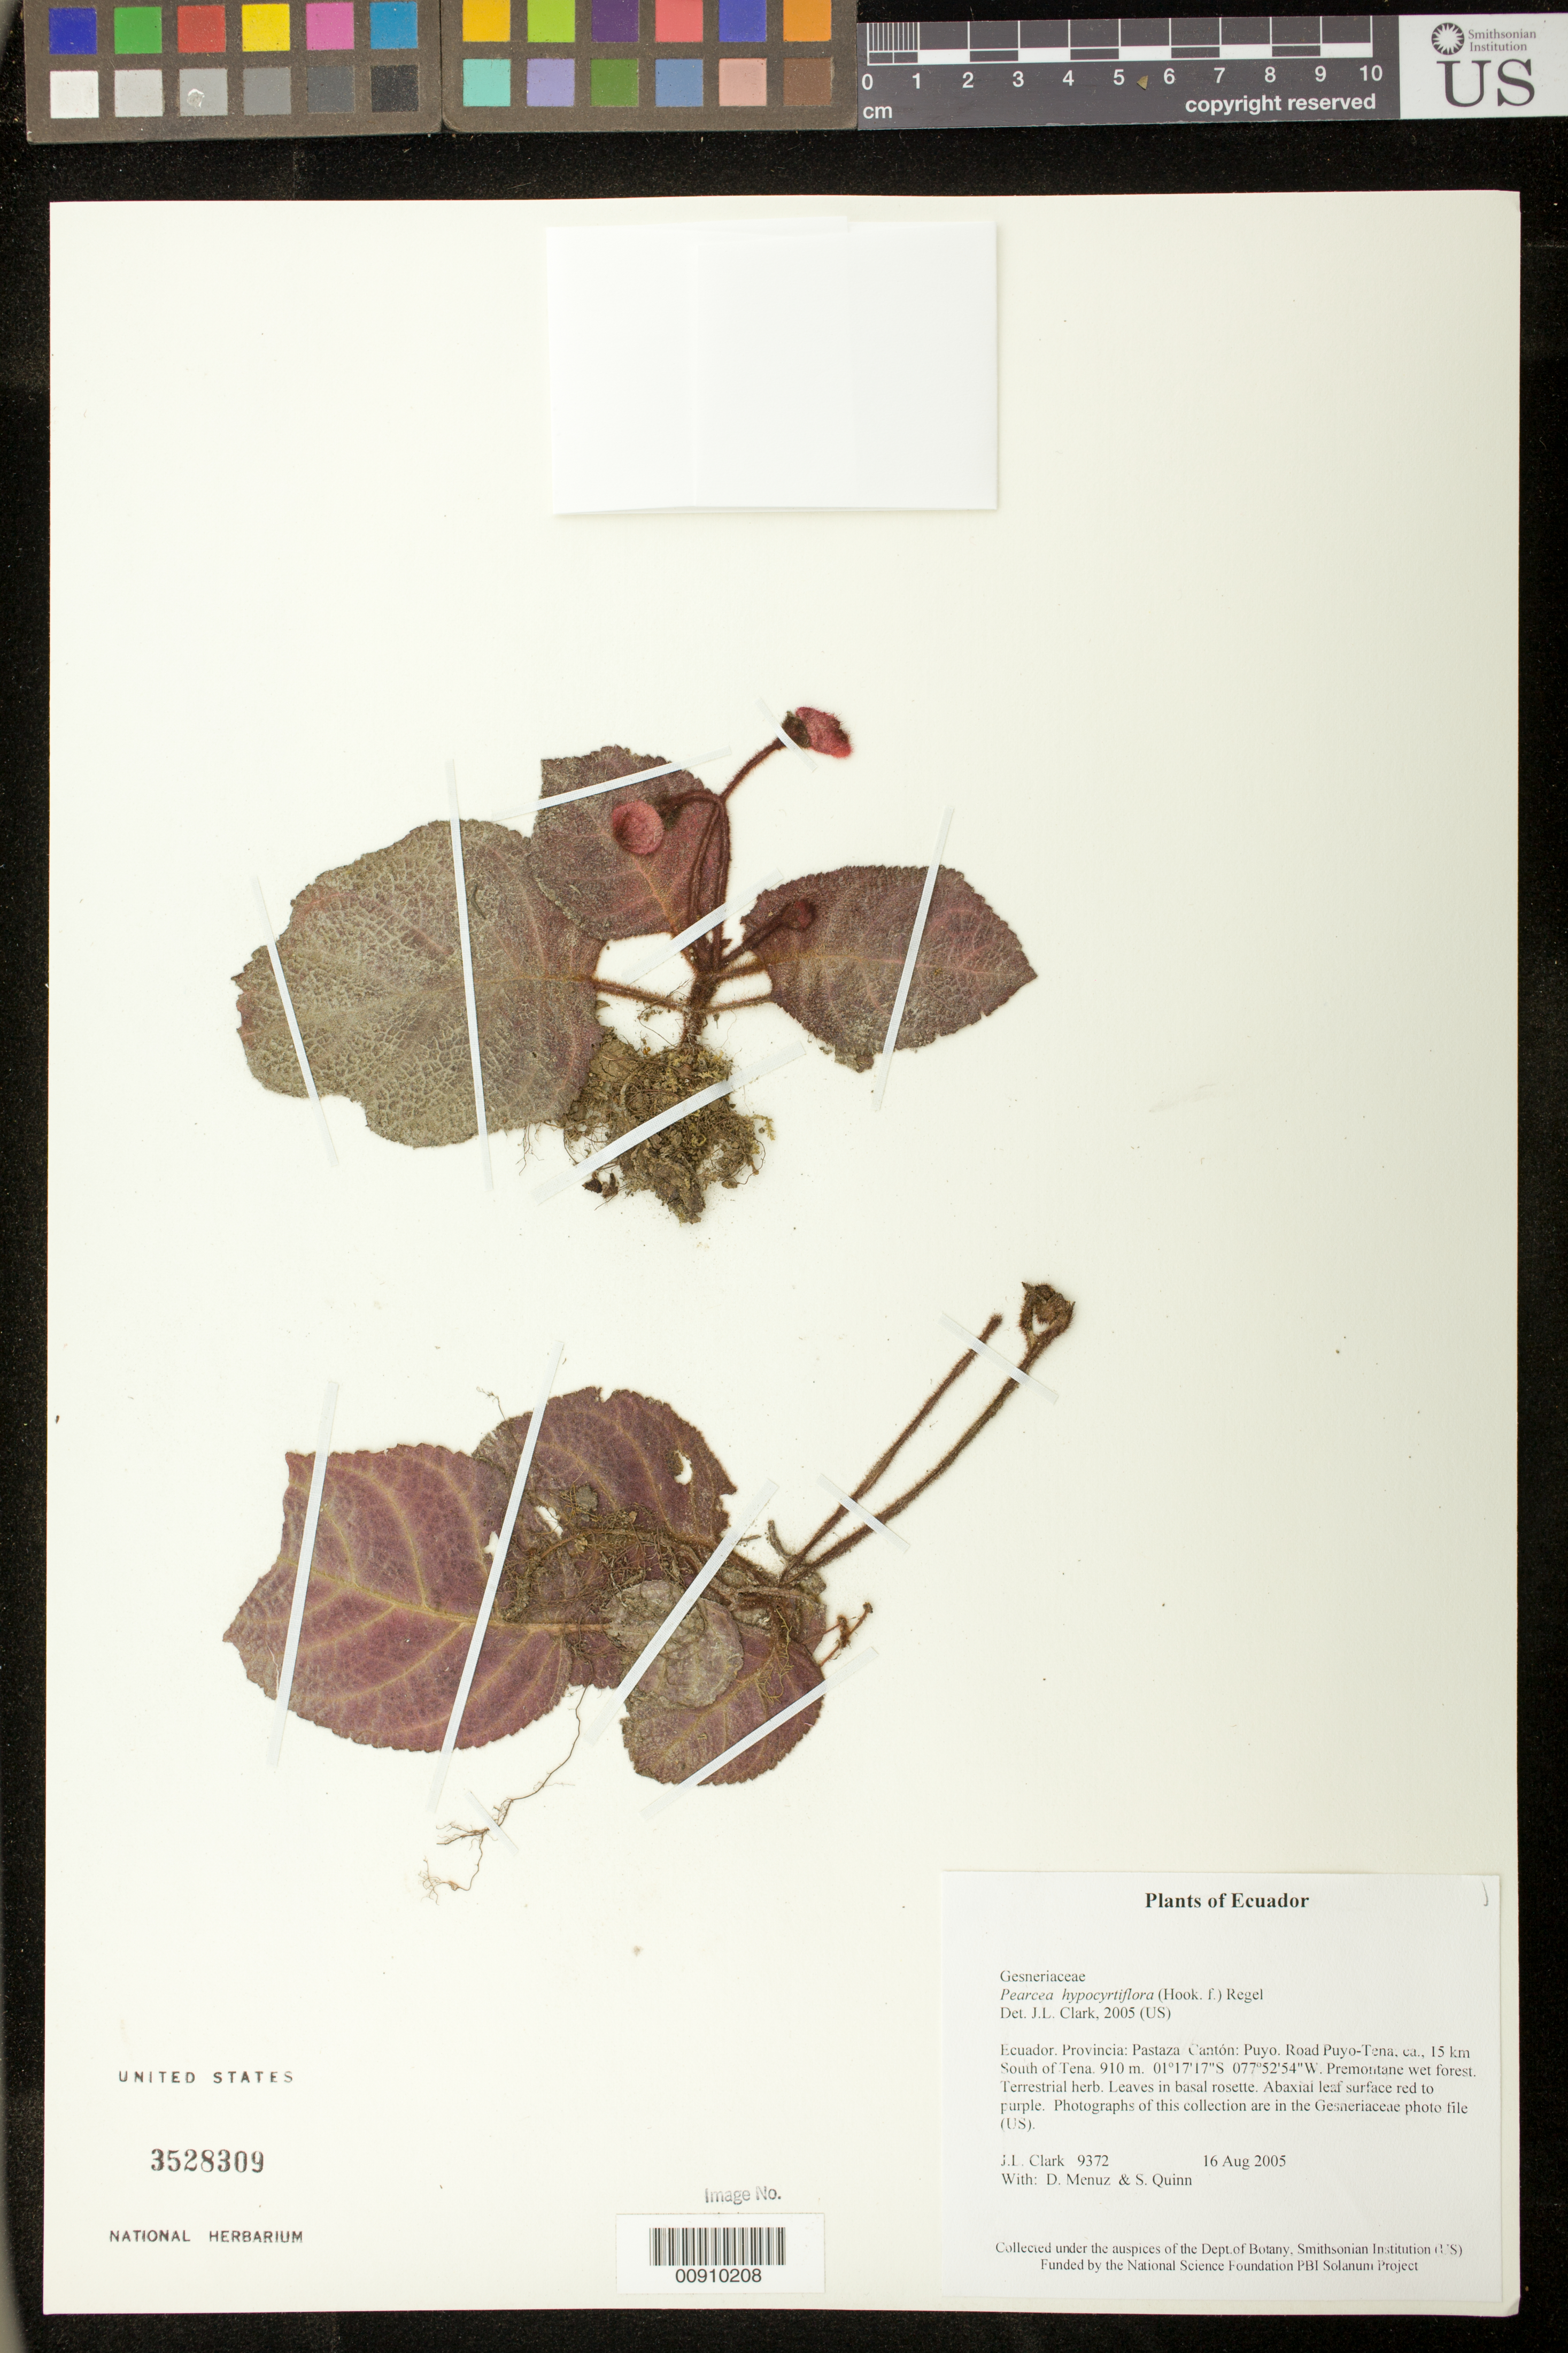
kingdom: Plantae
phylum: Tracheophyta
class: Magnoliopsida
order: Lamiales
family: Gesneriaceae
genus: Pearcea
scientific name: Pearcea hypocyrtiflora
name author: (Hook. f.) Regel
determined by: Clark, J. L., (SEL), The Marie Selby Botanical Garden (UNITED STATES)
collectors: J. L. Clark, D. Menuz & S. Quinn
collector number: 9372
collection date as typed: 16 Aug 2005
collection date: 2005-08-16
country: Ecuador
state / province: Pastaza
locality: Puyo. Road Puyo-Tena; ca., 15 km South of Tena.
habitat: Premontane wet forest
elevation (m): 910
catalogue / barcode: US 3528309